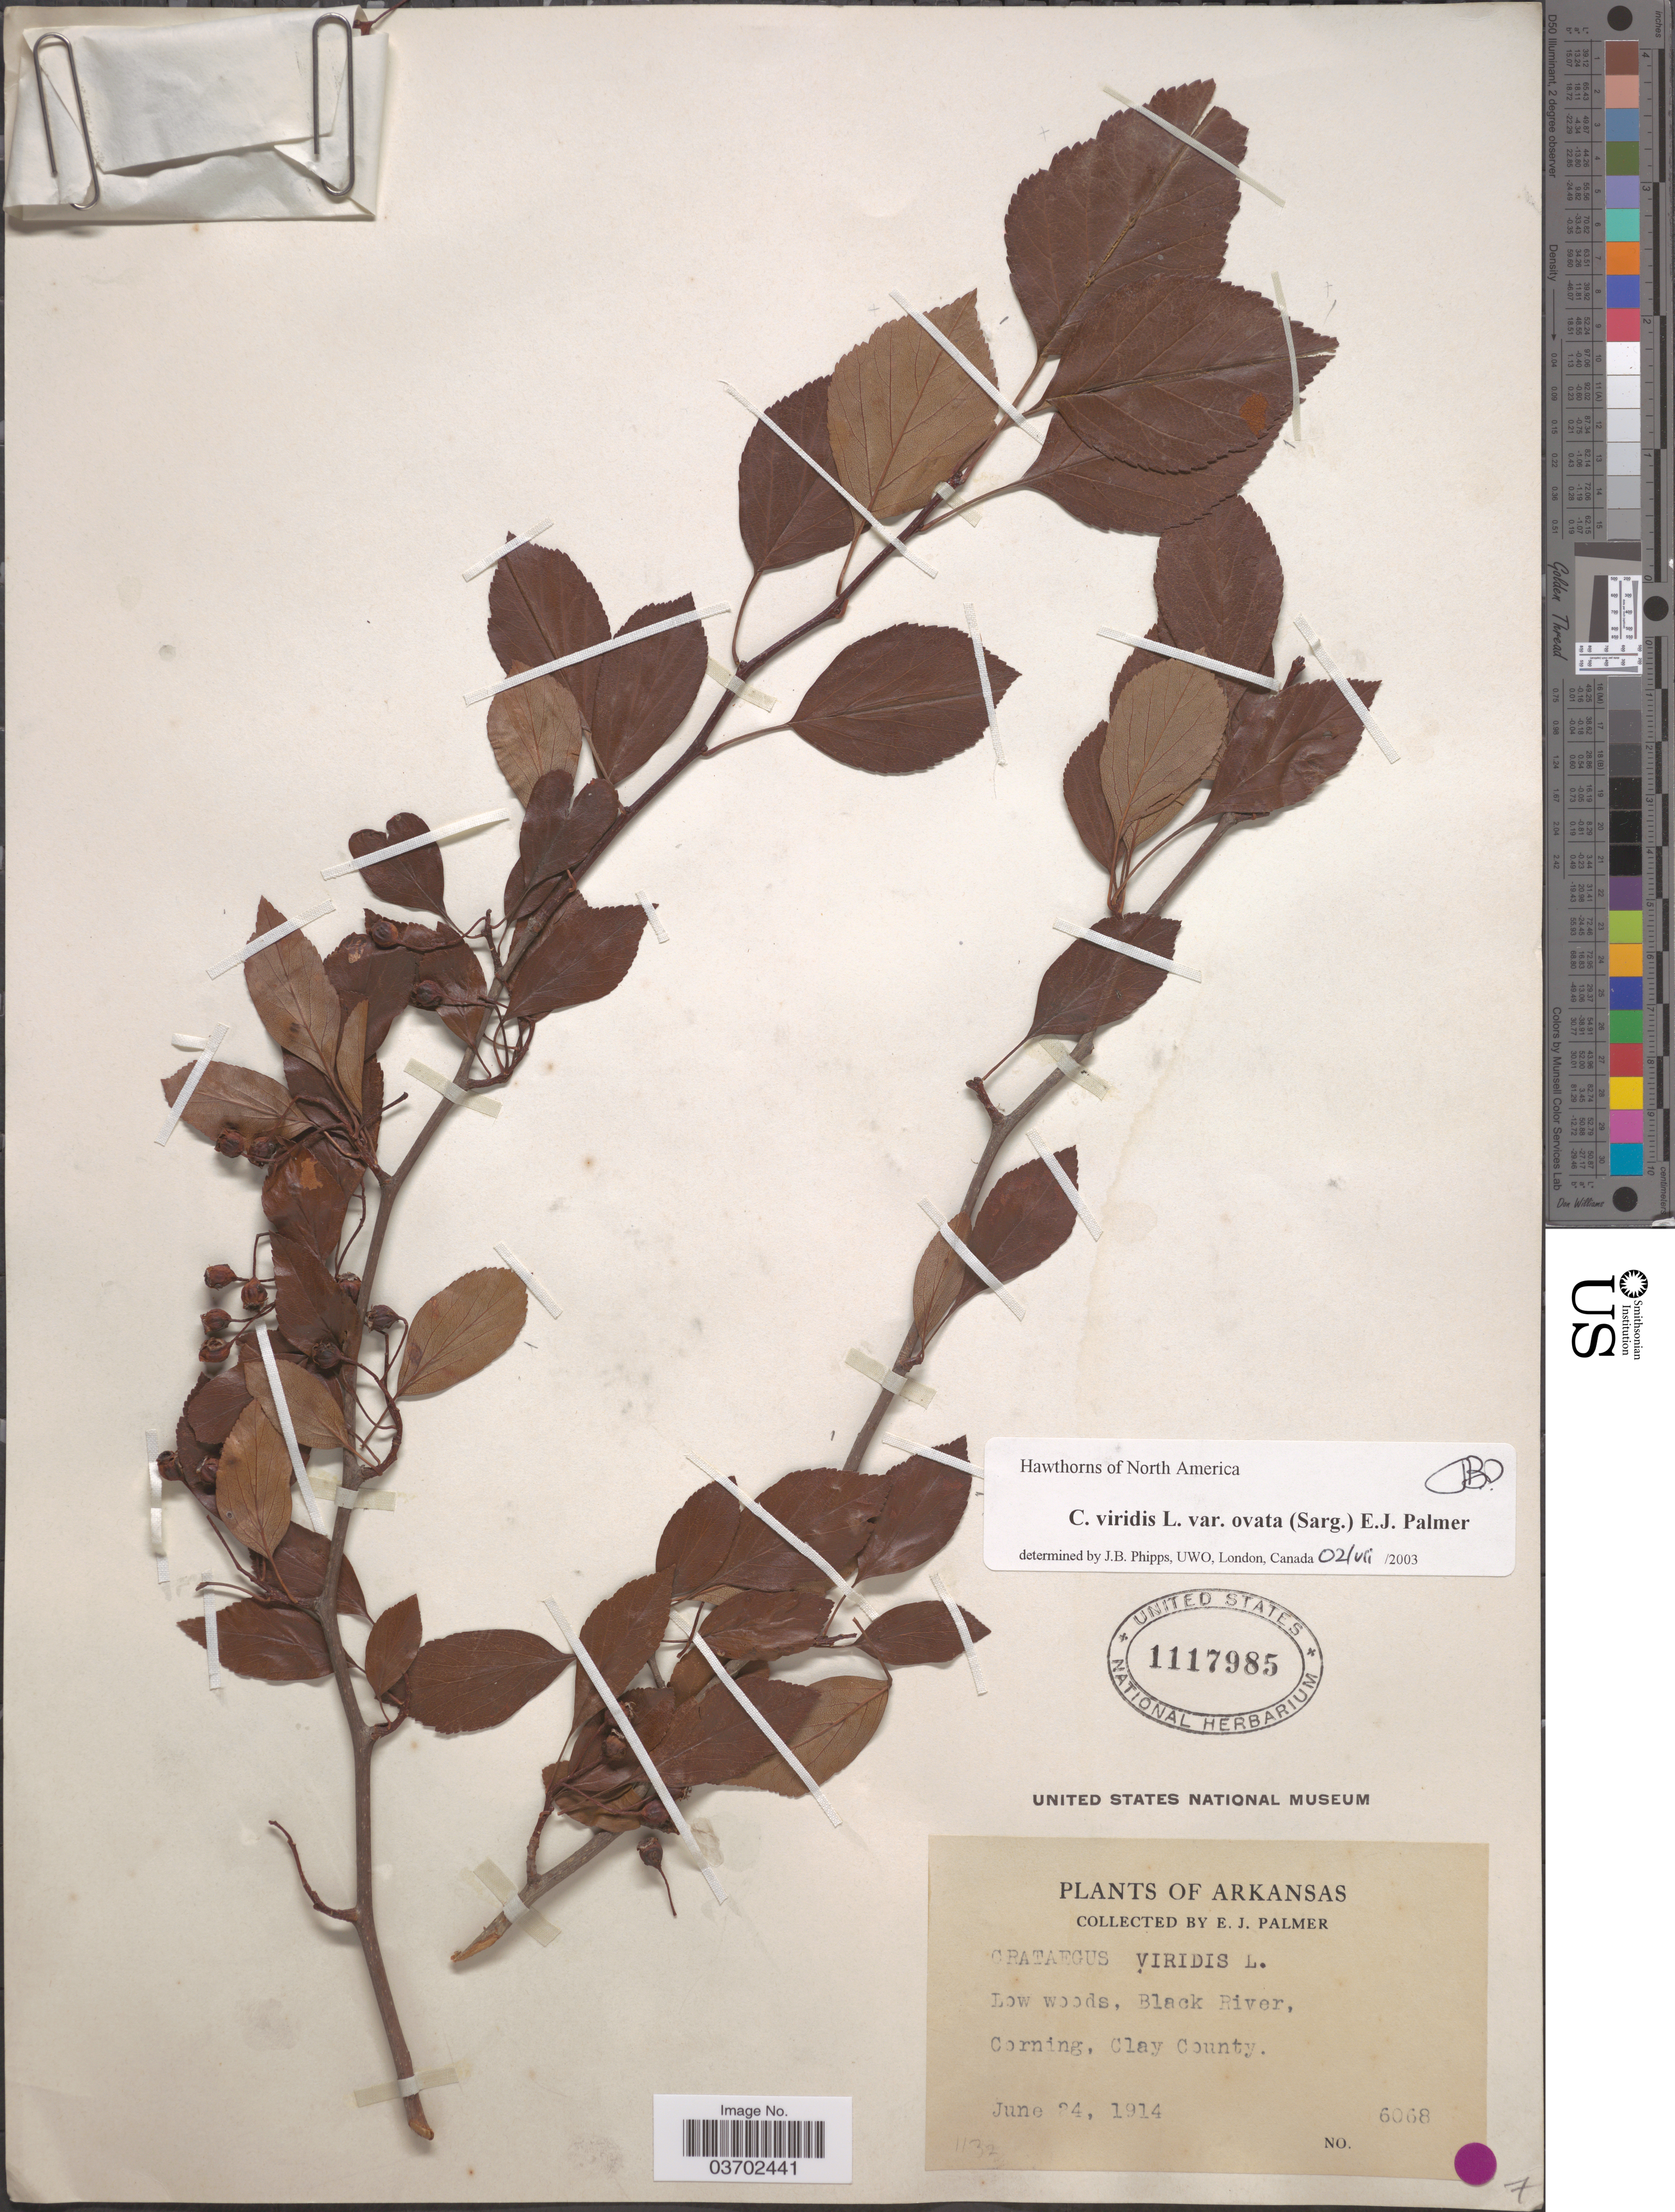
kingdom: Plantae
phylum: Tracheophyta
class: Magnoliopsida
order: Rosales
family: Rosaceae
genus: Crataegus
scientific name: Crataegus viridis var. ovata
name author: (Sarg.) E.J. Palmer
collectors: E. J. Palmer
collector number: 6068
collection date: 1914-06-24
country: United States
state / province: Arkansas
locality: Black River, Corning, Clay County.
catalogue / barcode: US 1117985